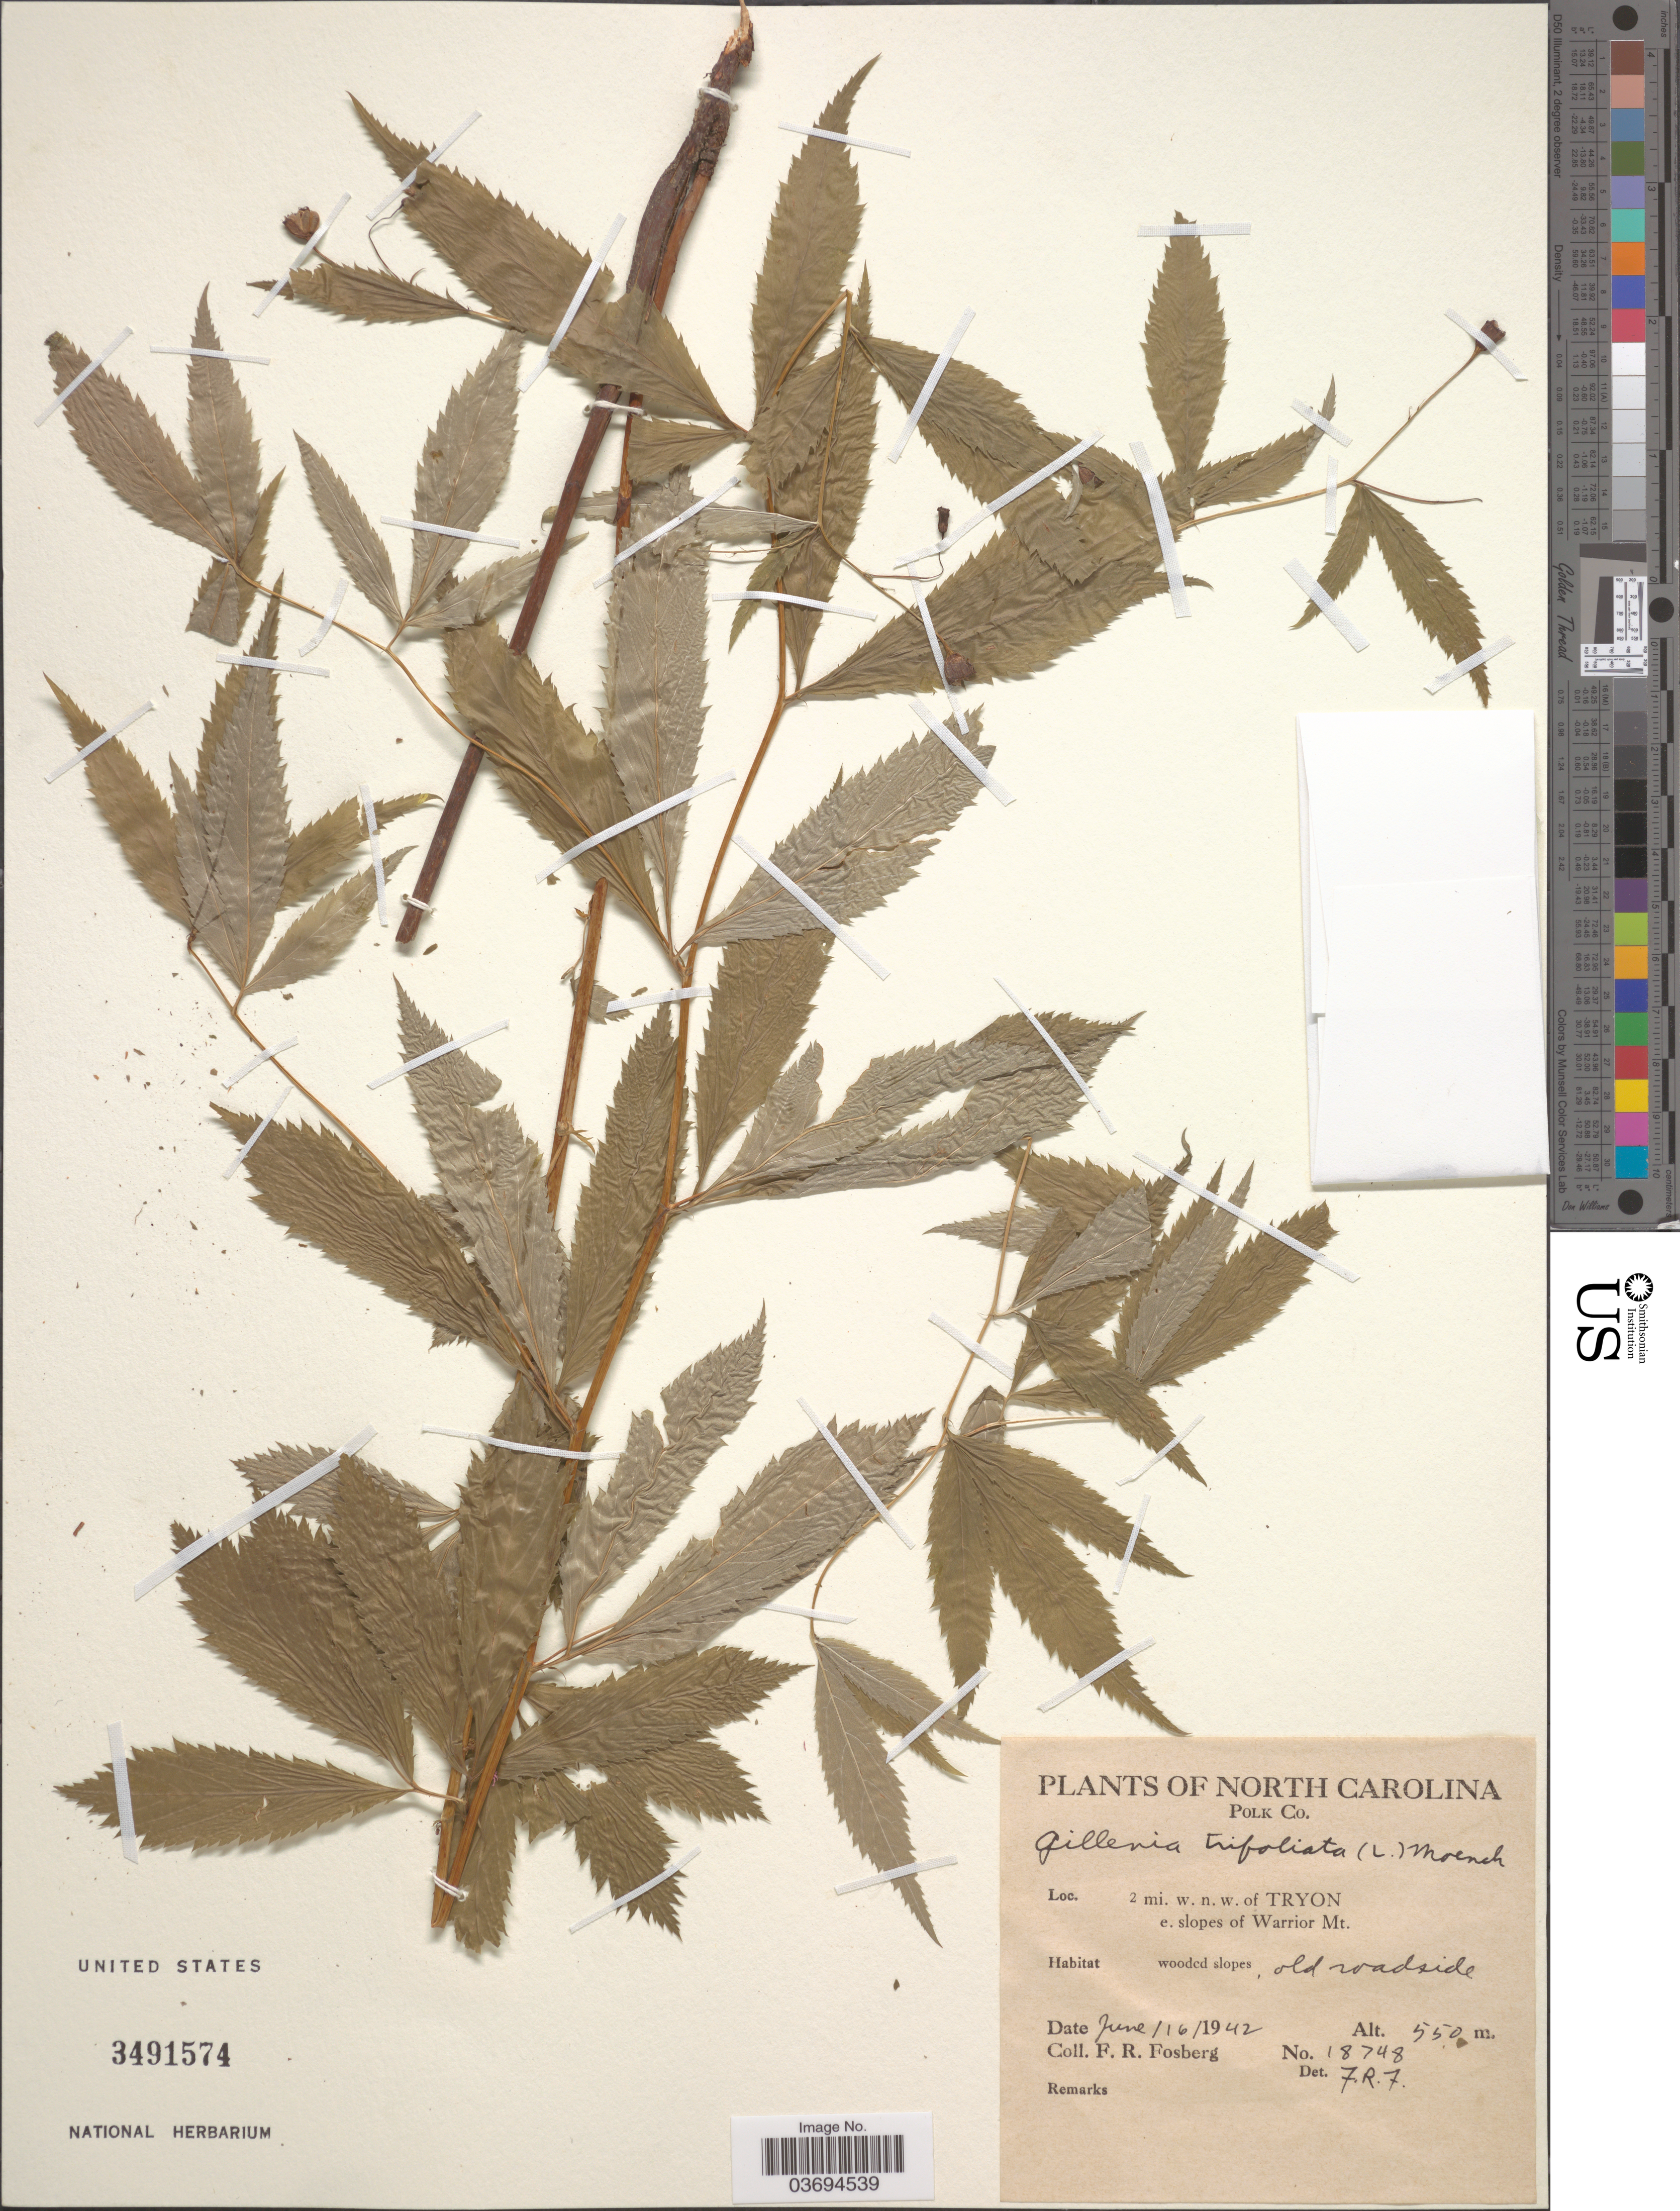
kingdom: Plantae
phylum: Tracheophyta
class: Magnoliopsida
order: Rosales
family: Rosaceae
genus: Gillenia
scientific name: Gillenia trifoliata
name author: (L.) Moench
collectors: F. R. Fosberg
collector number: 18748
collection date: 1942-06-16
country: United States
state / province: North Carolina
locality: Polk Co. 2 mi. w.n.w. of Tryon e. slopes of Warrior Mt.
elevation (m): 550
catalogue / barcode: US 3491574